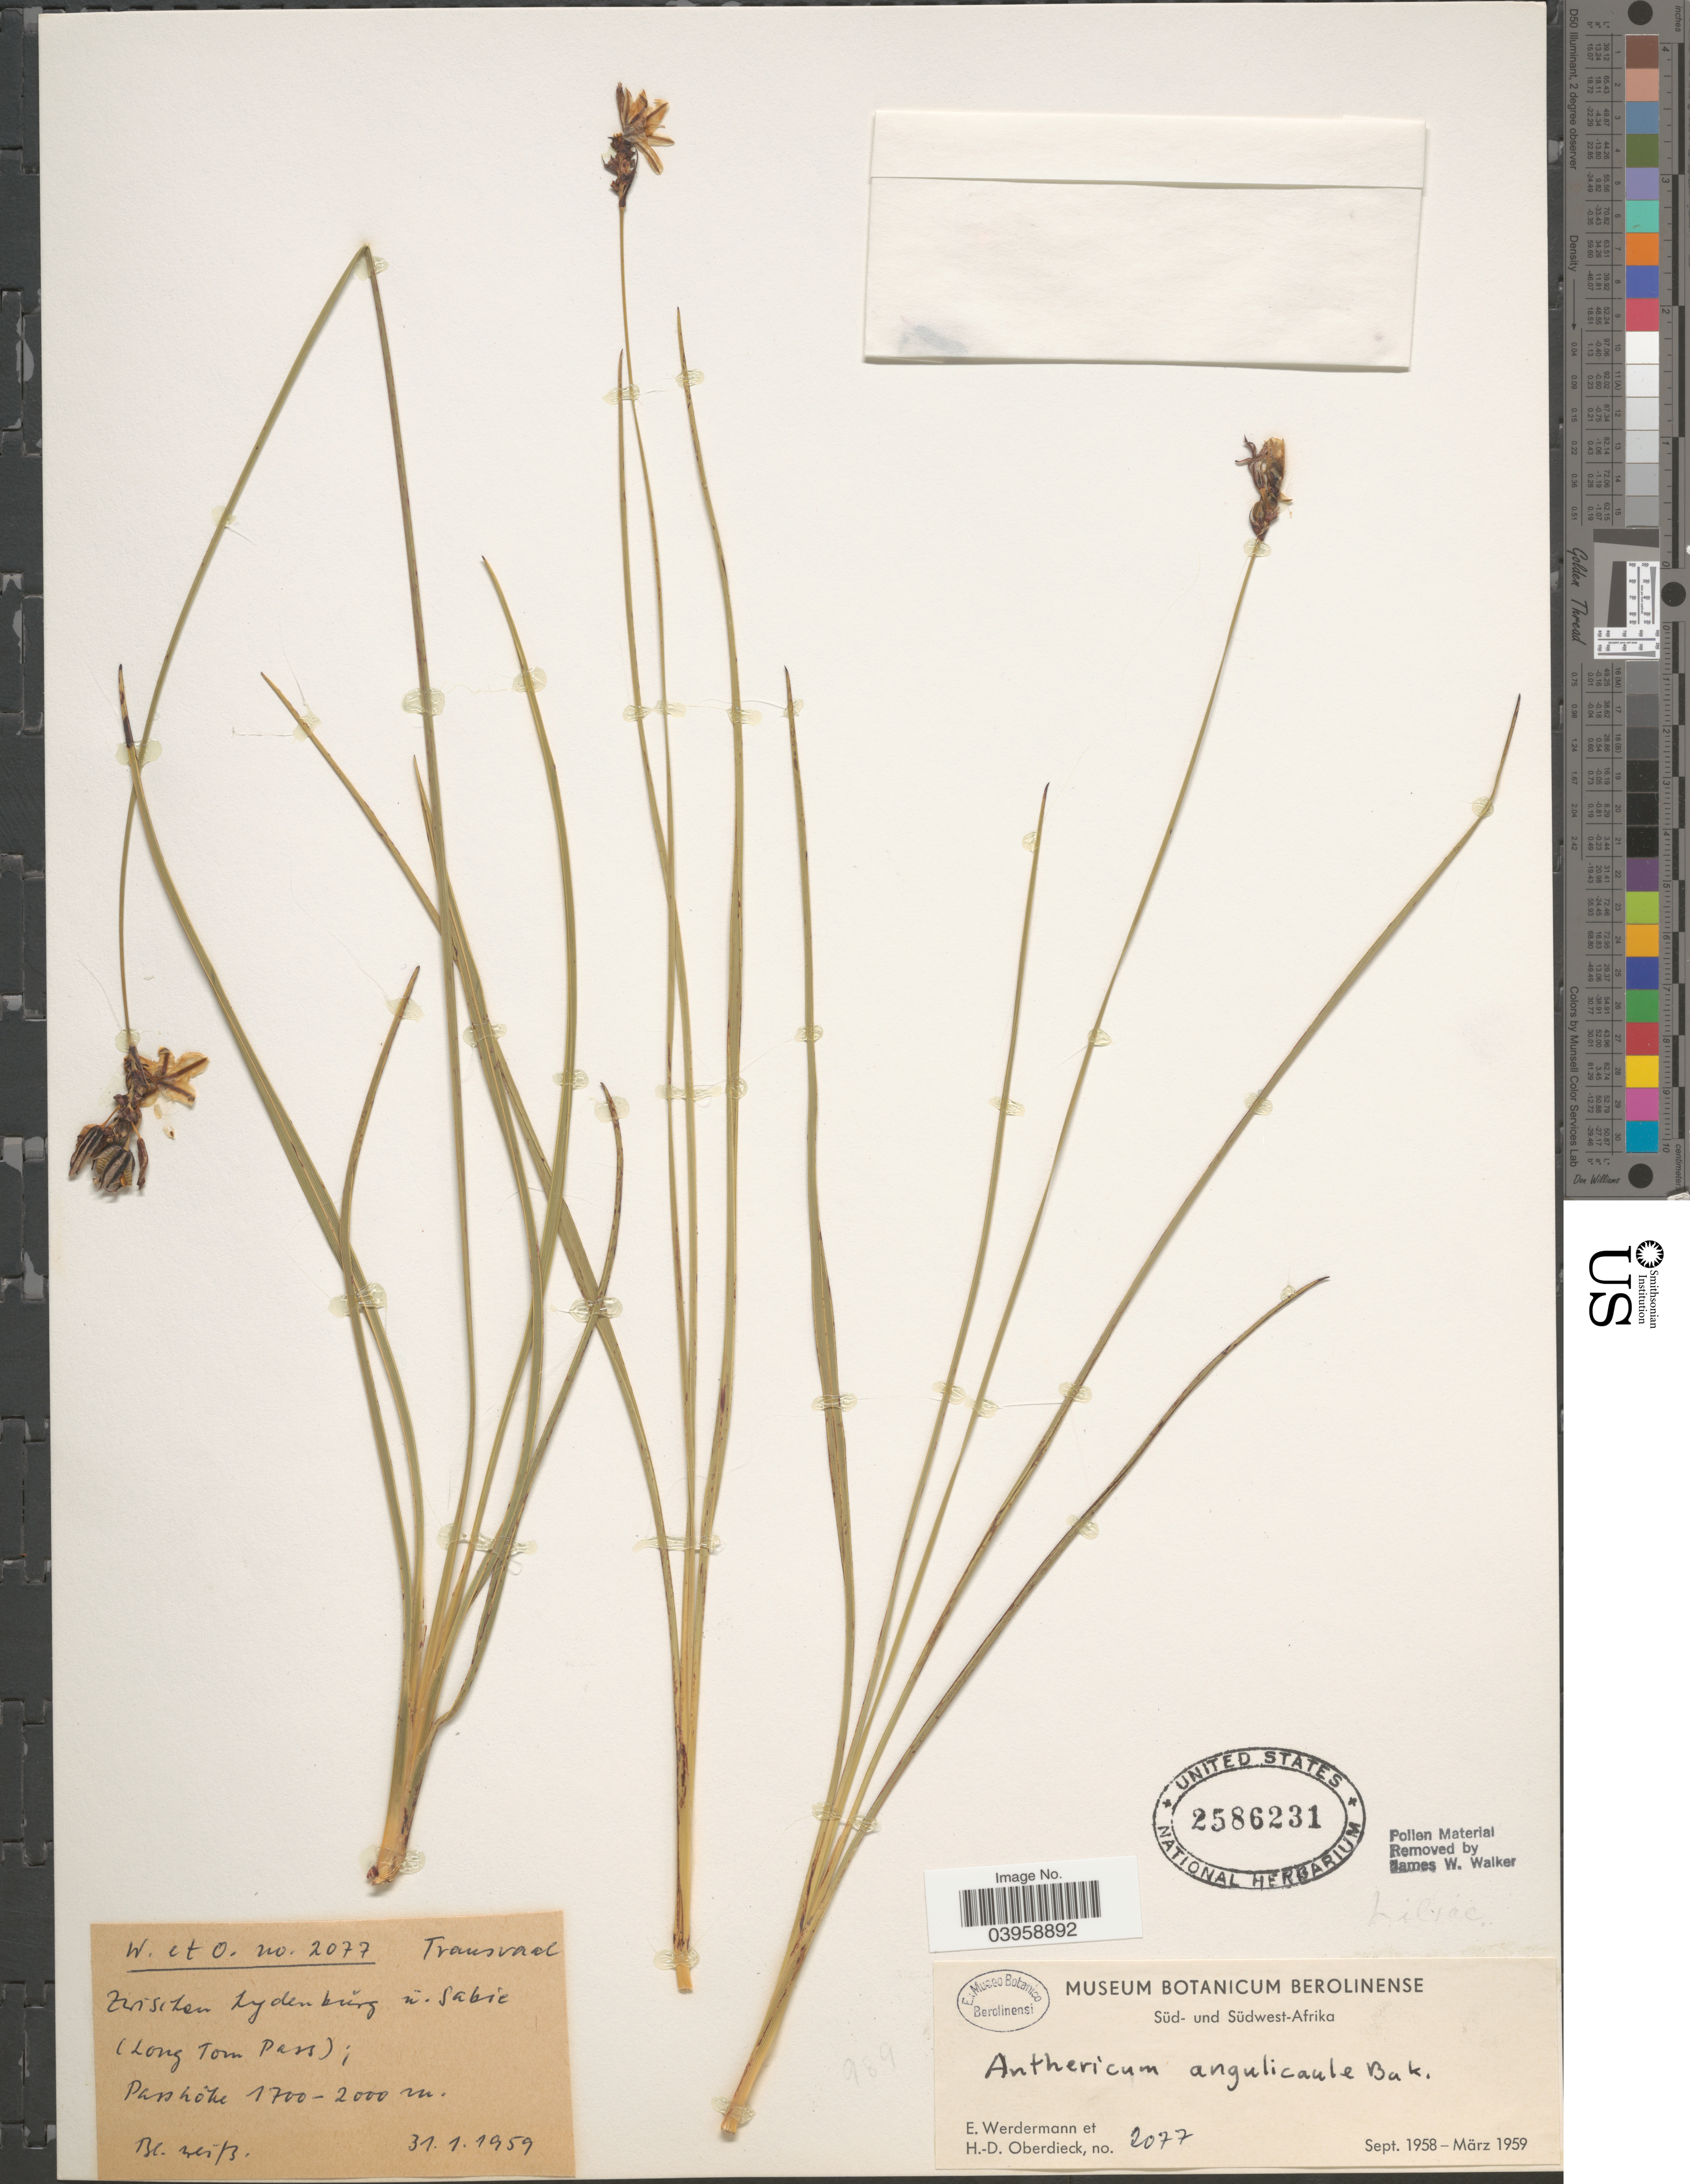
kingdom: Plantae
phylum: Tracheophyta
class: Liliopsida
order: Asparagales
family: Asparagaceae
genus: Anthericum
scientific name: Anthericum angulicaule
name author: Baker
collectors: E. Werdermann & H. Oberdieck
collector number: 2077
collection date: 1959-01-31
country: South Africa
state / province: Mpumalanga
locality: Transvaal. Zwischen Lydenbürg n. Sabie. (Long Tom Pass).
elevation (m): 1700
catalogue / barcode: US 2586231